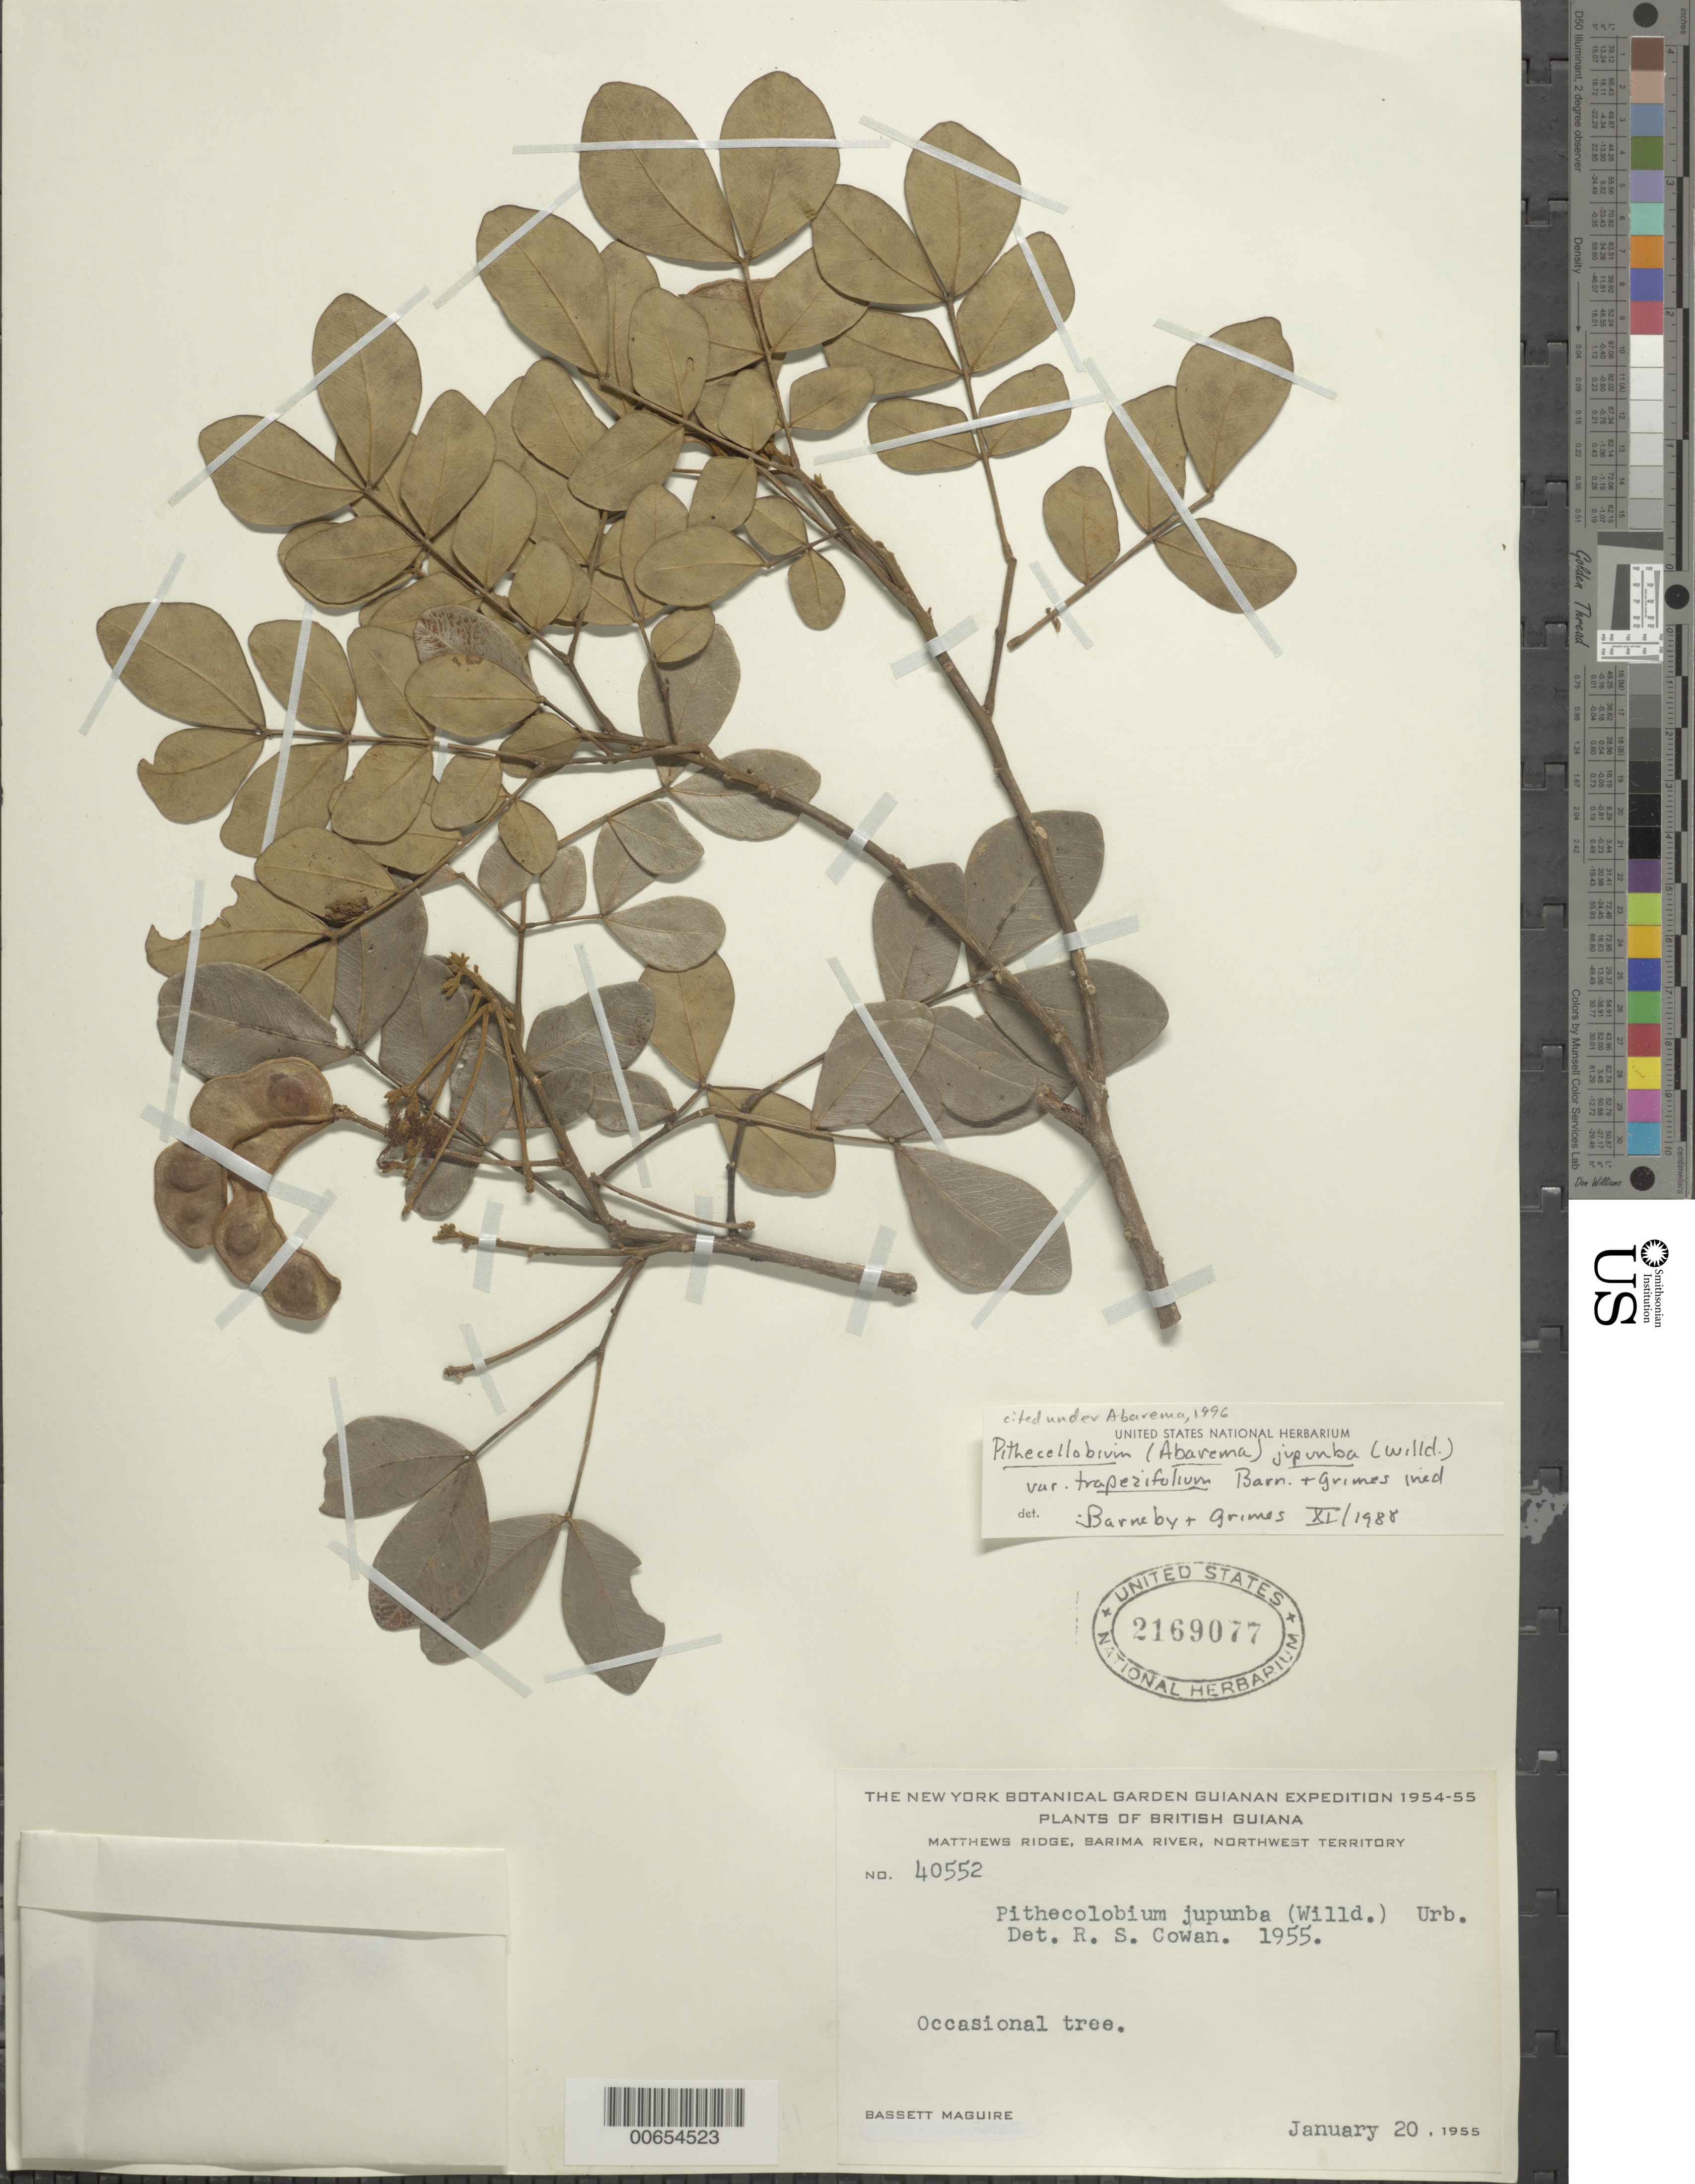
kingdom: Plantae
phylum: Tracheophyta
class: Magnoliopsida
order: Fabales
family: Fabaceae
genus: Jupunba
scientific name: Jupunba trapezifolia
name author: (Vahl) Moldenke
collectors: B. Maguire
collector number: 40552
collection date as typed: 20-Jan-55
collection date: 1955-01-20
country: Guyana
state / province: Barima-Waini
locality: Barima R., Matthews Ridge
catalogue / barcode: US 2169077